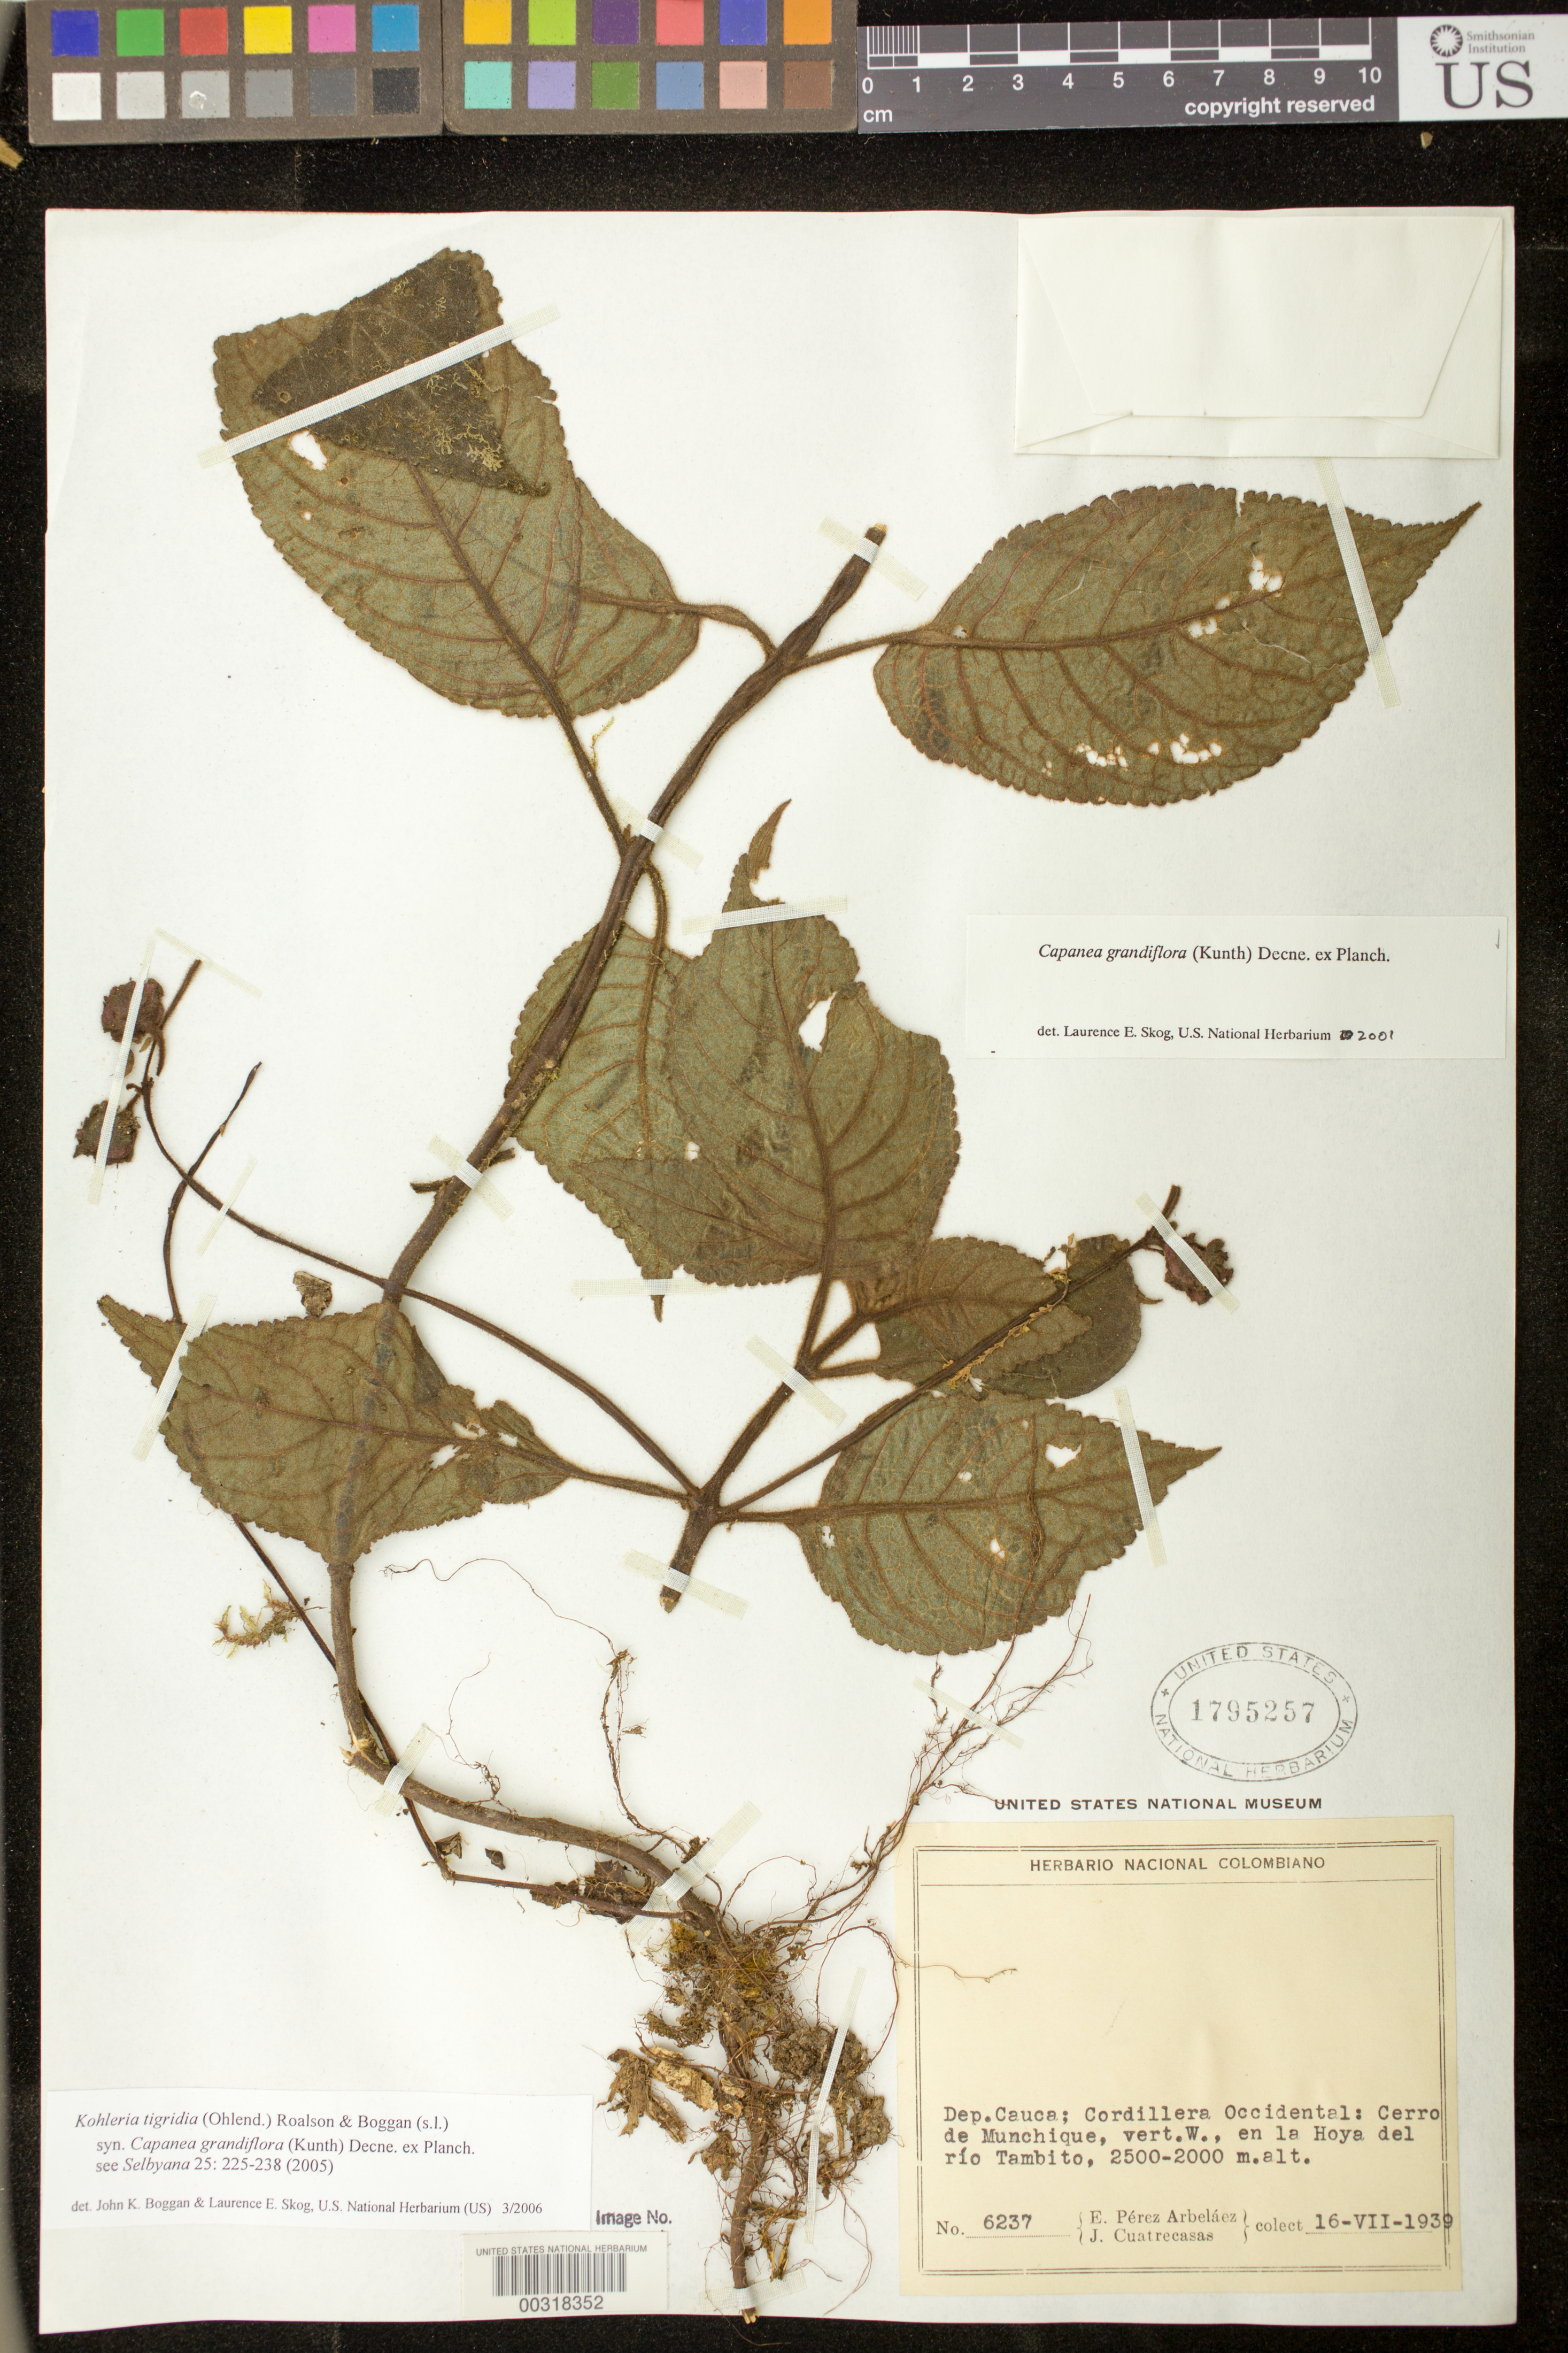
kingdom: Plantae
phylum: Tracheophyta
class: Magnoliopsida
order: Lamiales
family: Gesneriaceae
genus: Kohleria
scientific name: Kohleria tigridia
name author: (Ohlend.) Roalson & Boggan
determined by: Boggan, J. K.; Skog, L. E.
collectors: E. Pérez Arbeláez & J. Cuatrecasas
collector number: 6237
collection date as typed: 16 Jul 1939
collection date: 1939-07-16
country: Colombia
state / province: Cauca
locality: Cordillera Occidental: Cerro de Munchique, vert. W.., en la Hoya del río Tambito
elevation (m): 2000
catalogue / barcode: US 1795257